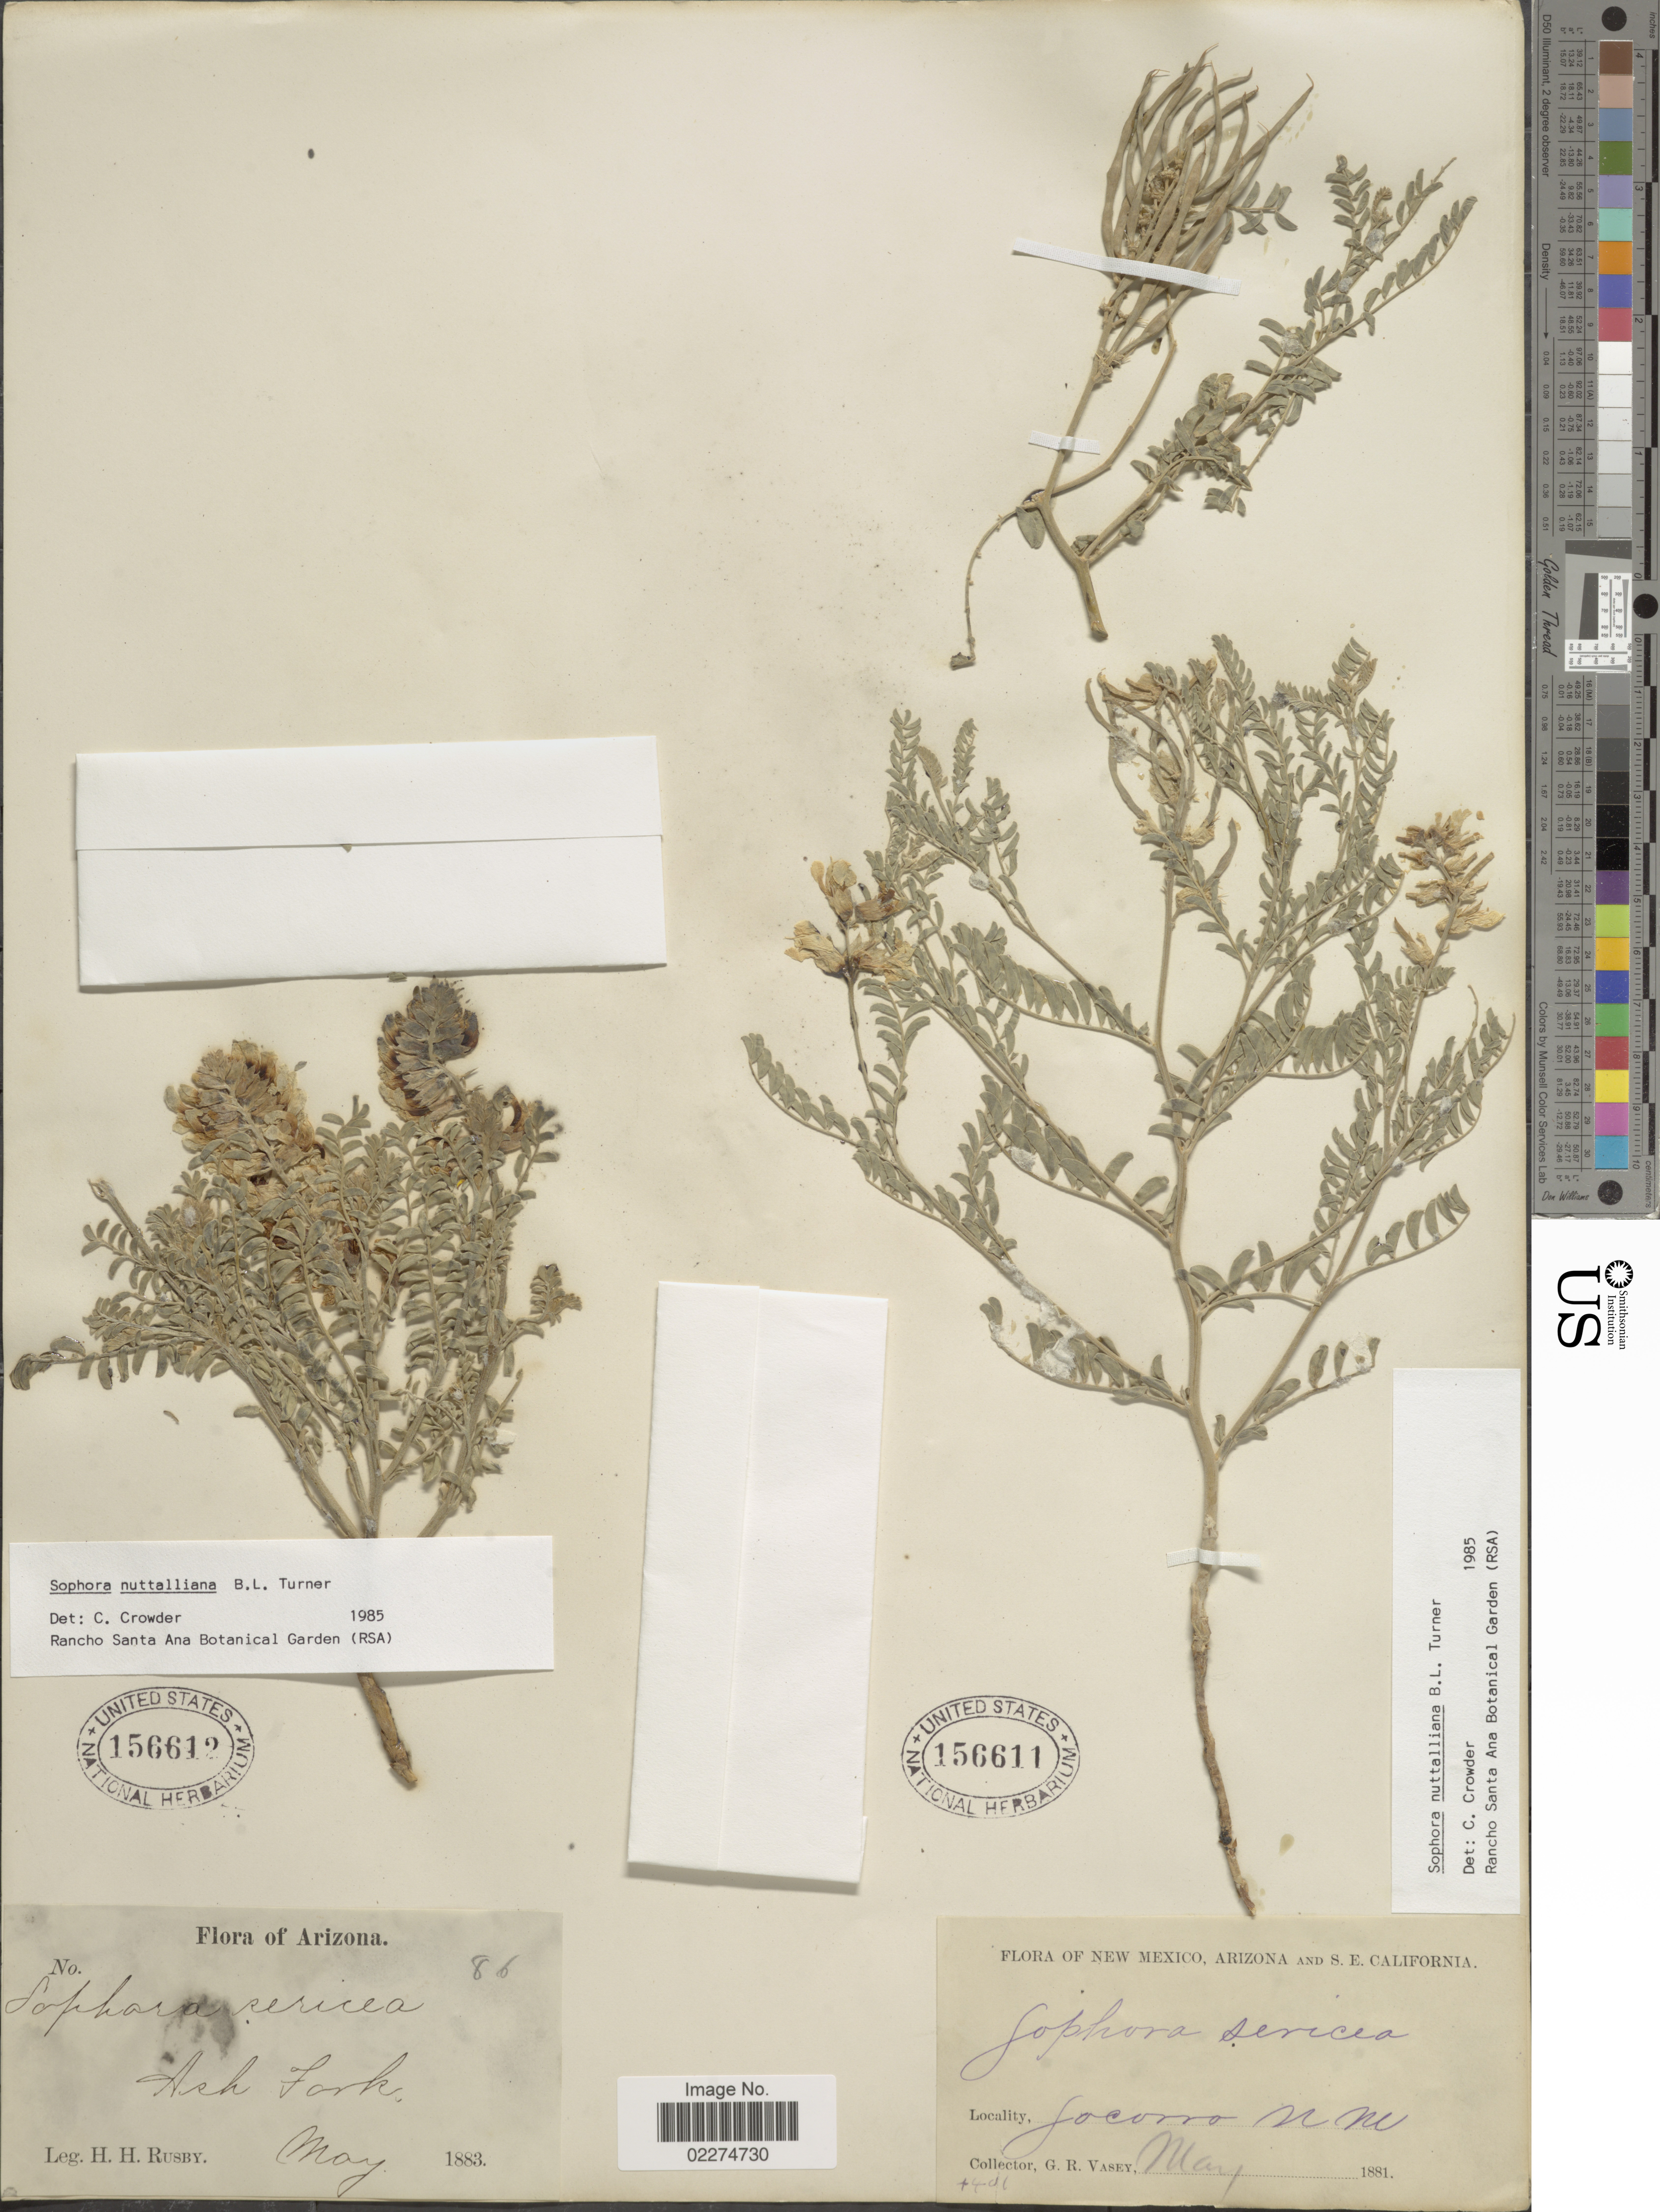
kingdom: Plantae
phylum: Tracheophyta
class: Magnoliopsida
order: Fabales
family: Fabaceae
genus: Sophora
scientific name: Sophora nuttalliana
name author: B.L. Turner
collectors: H. H. Rusby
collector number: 86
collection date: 1883-05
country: United States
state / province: Arizona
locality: Ash Fork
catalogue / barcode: US 156612